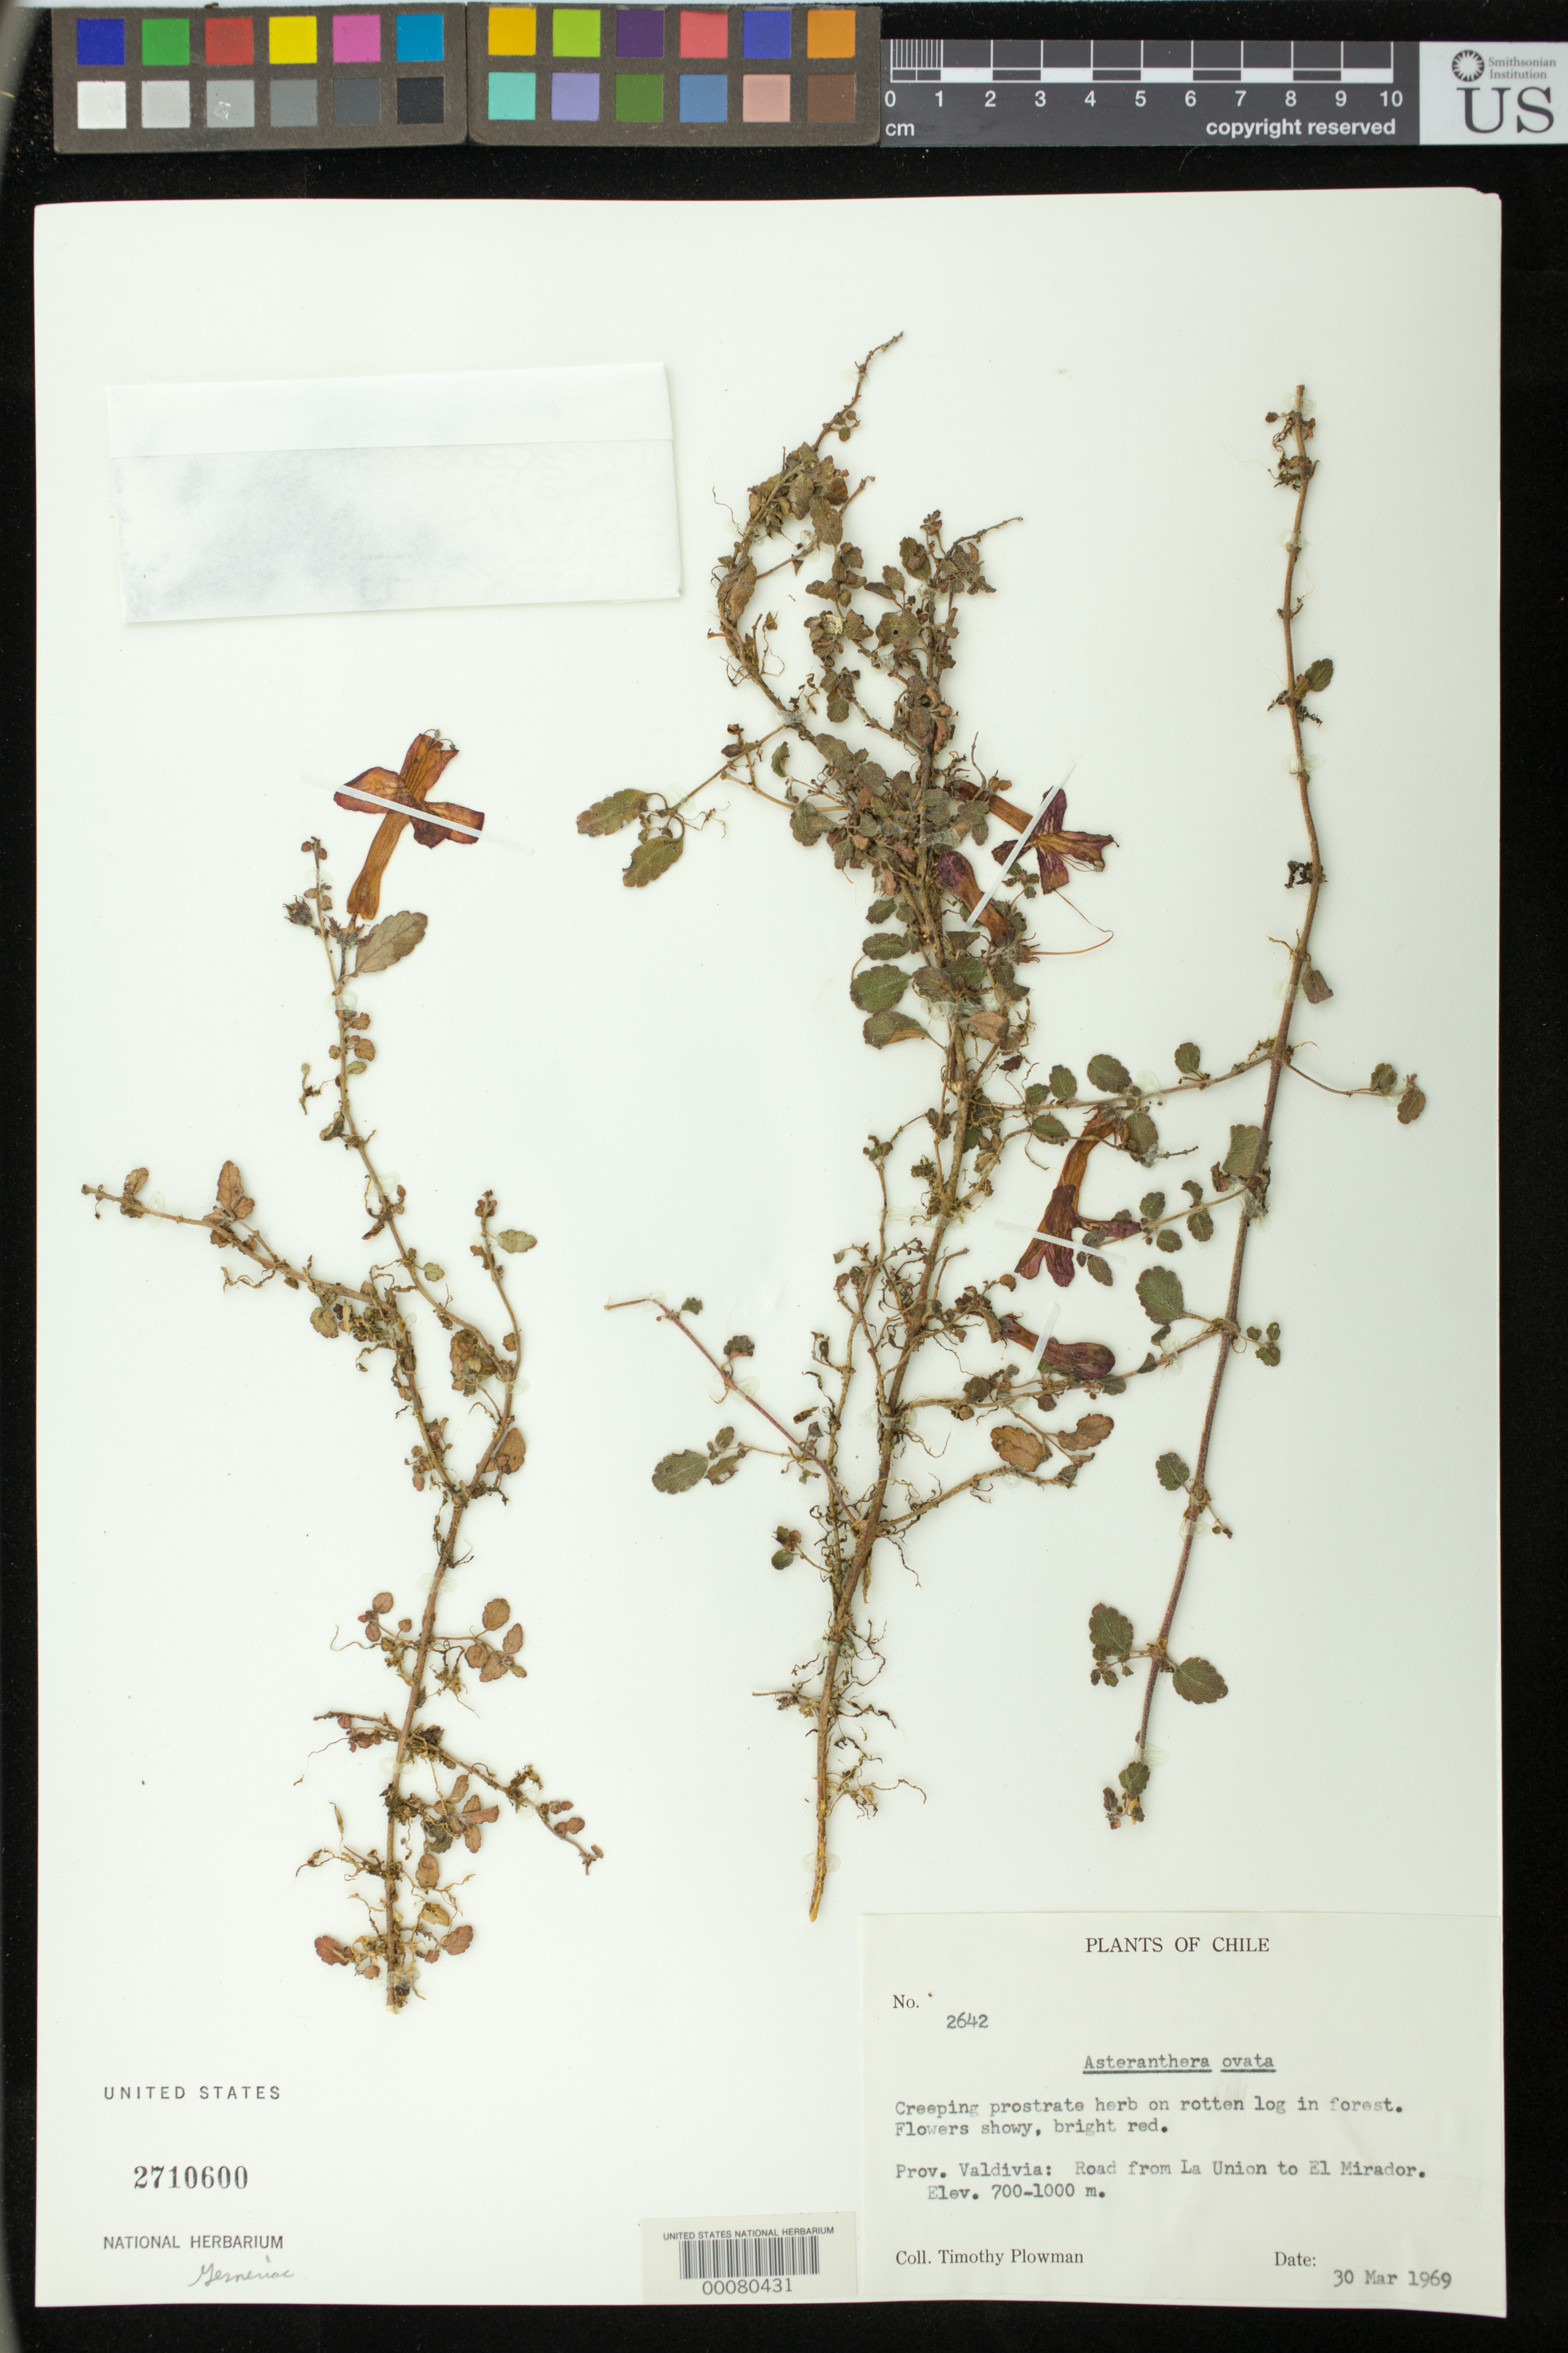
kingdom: Plantae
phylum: Tracheophyta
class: Magnoliopsida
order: Lamiales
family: Gesneriaceae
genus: Asteranthera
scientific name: Asteranthera ovata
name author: (Cav.) Hanst.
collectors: T. Plowman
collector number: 2642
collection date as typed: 30 Mar 1969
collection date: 1969-03-30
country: Chile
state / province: Los Ríos (XIV)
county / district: Valdivia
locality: Road from La Union to El Mirador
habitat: on rotten log in forest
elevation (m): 700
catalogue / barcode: US 2710600